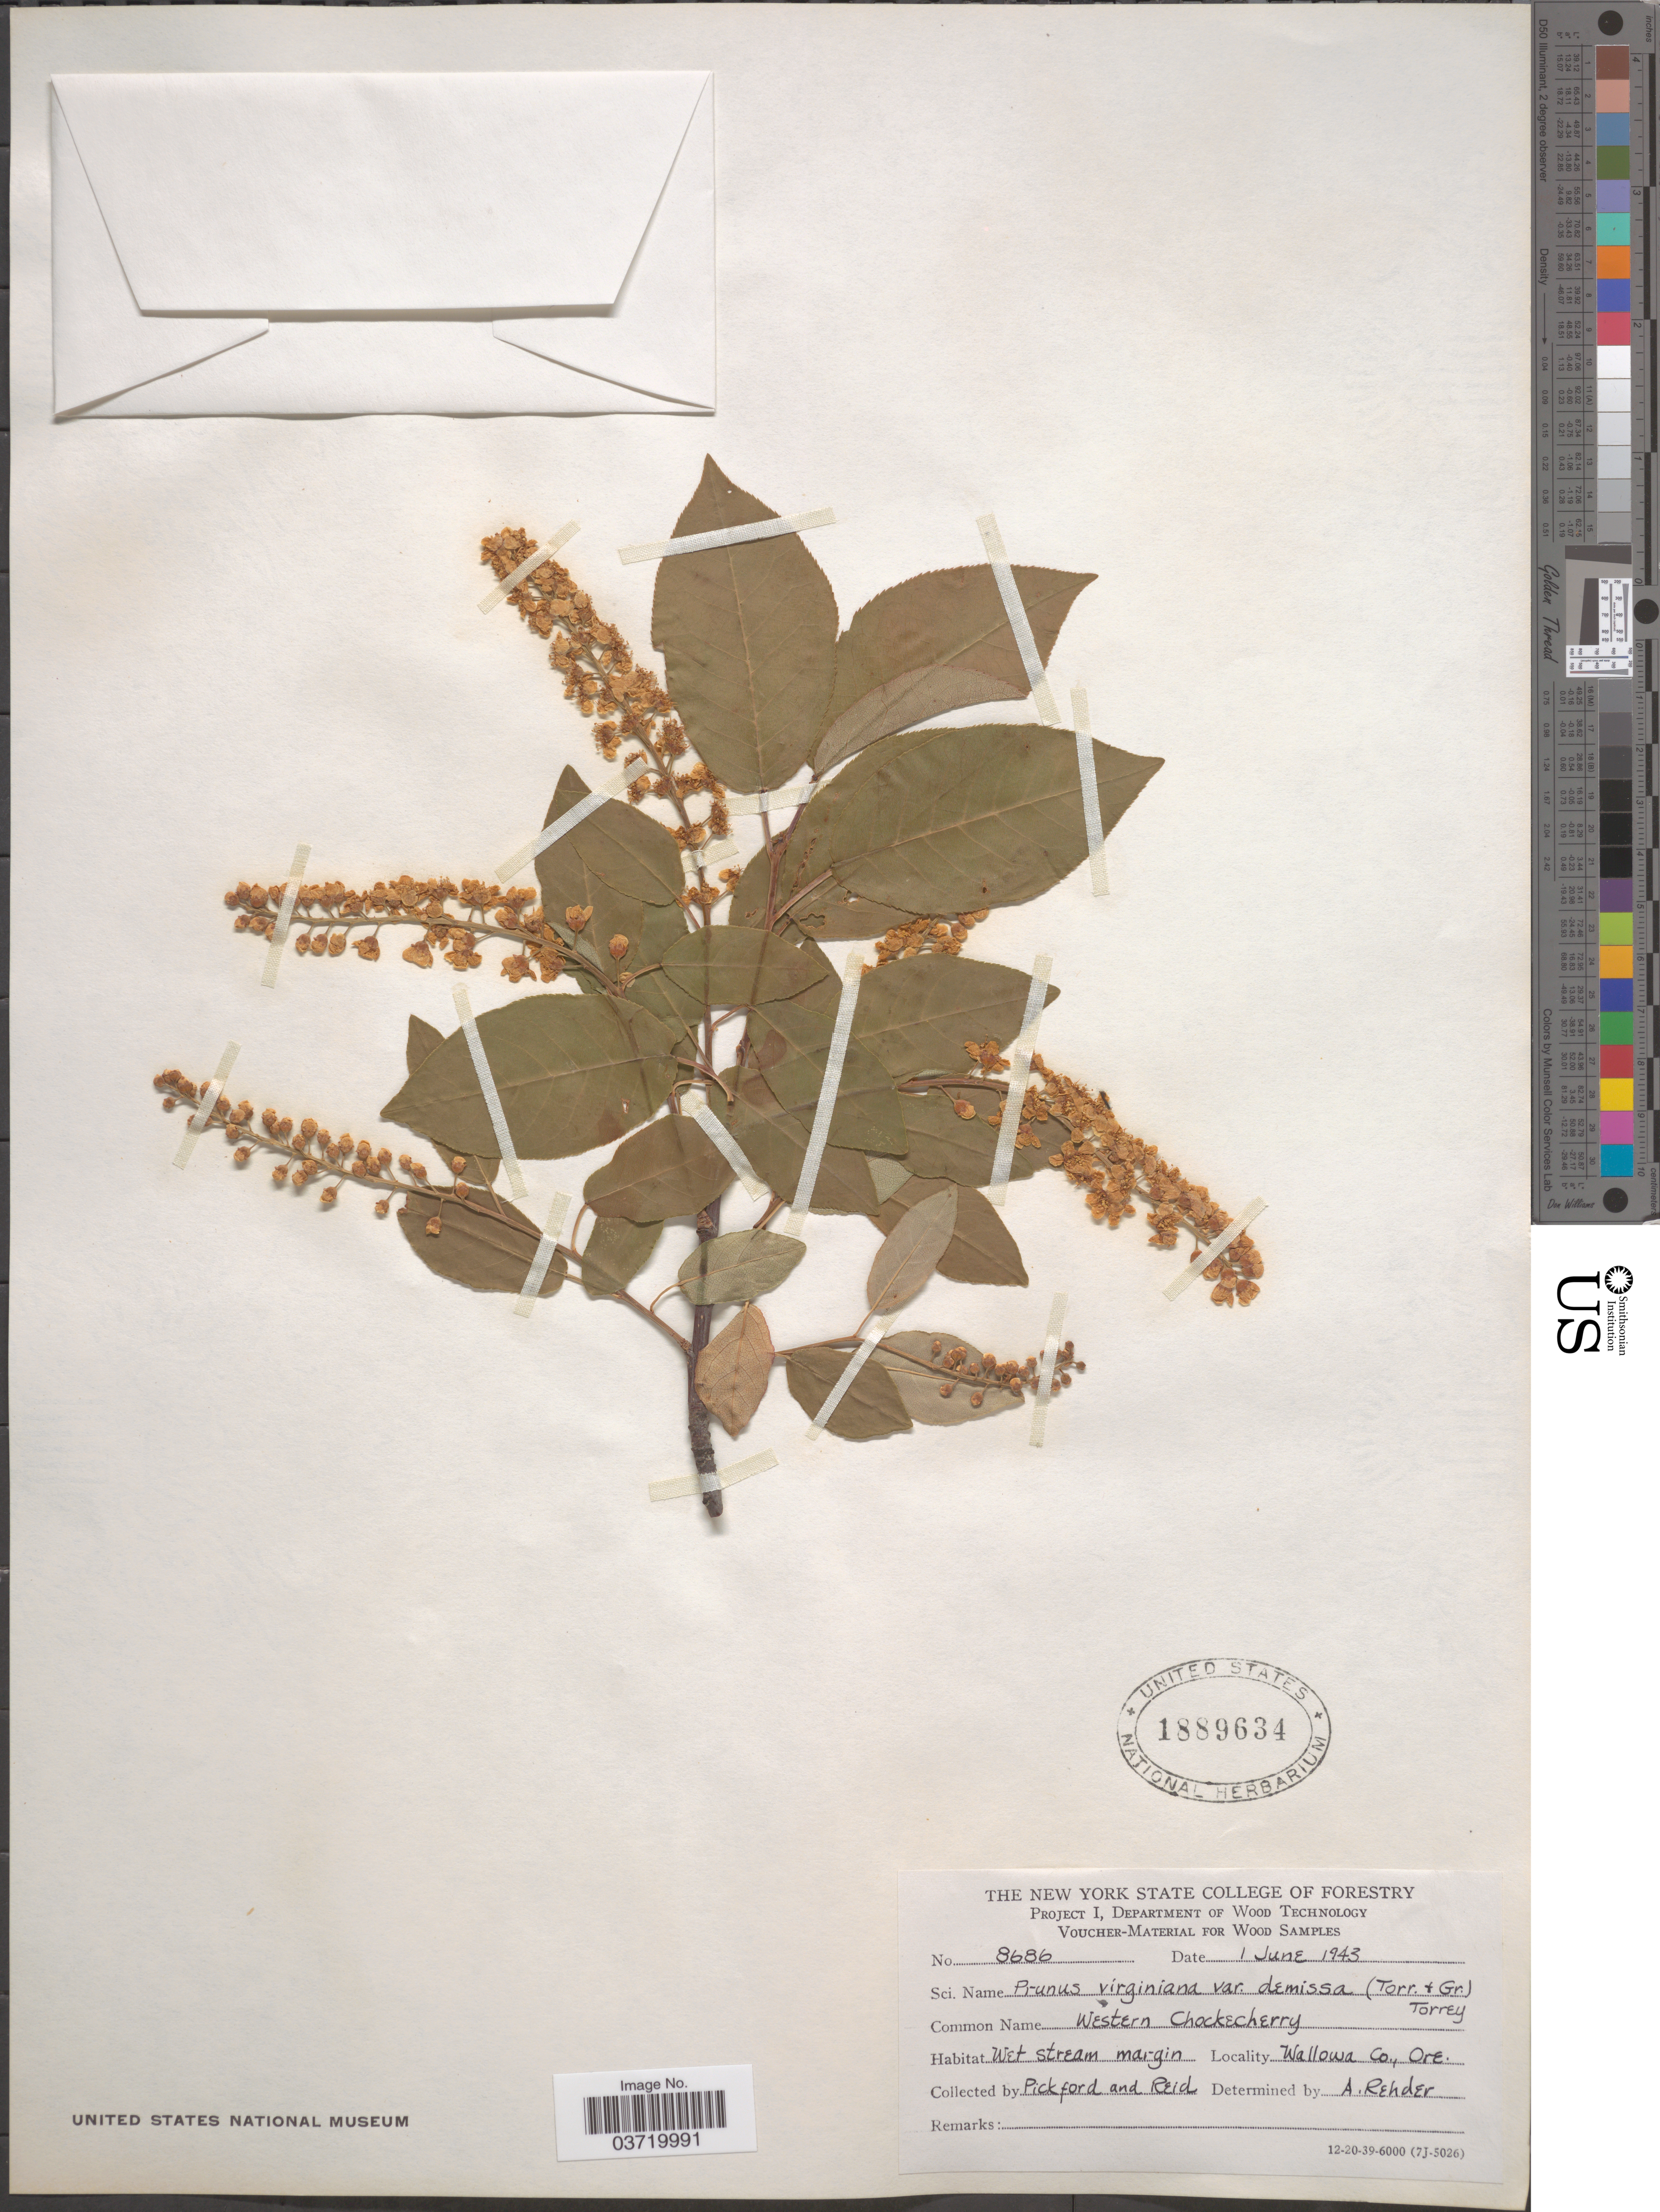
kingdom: Plantae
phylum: Tracheophyta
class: Magnoliopsida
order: Rosales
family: Rosaceae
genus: Prunus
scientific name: Prunus virginiana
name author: L.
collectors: -. Pickford & -. Reid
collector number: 8686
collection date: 1943-06-01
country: United States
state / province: Oregon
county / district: Wallowa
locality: Wallowa Co.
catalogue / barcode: US 1889634